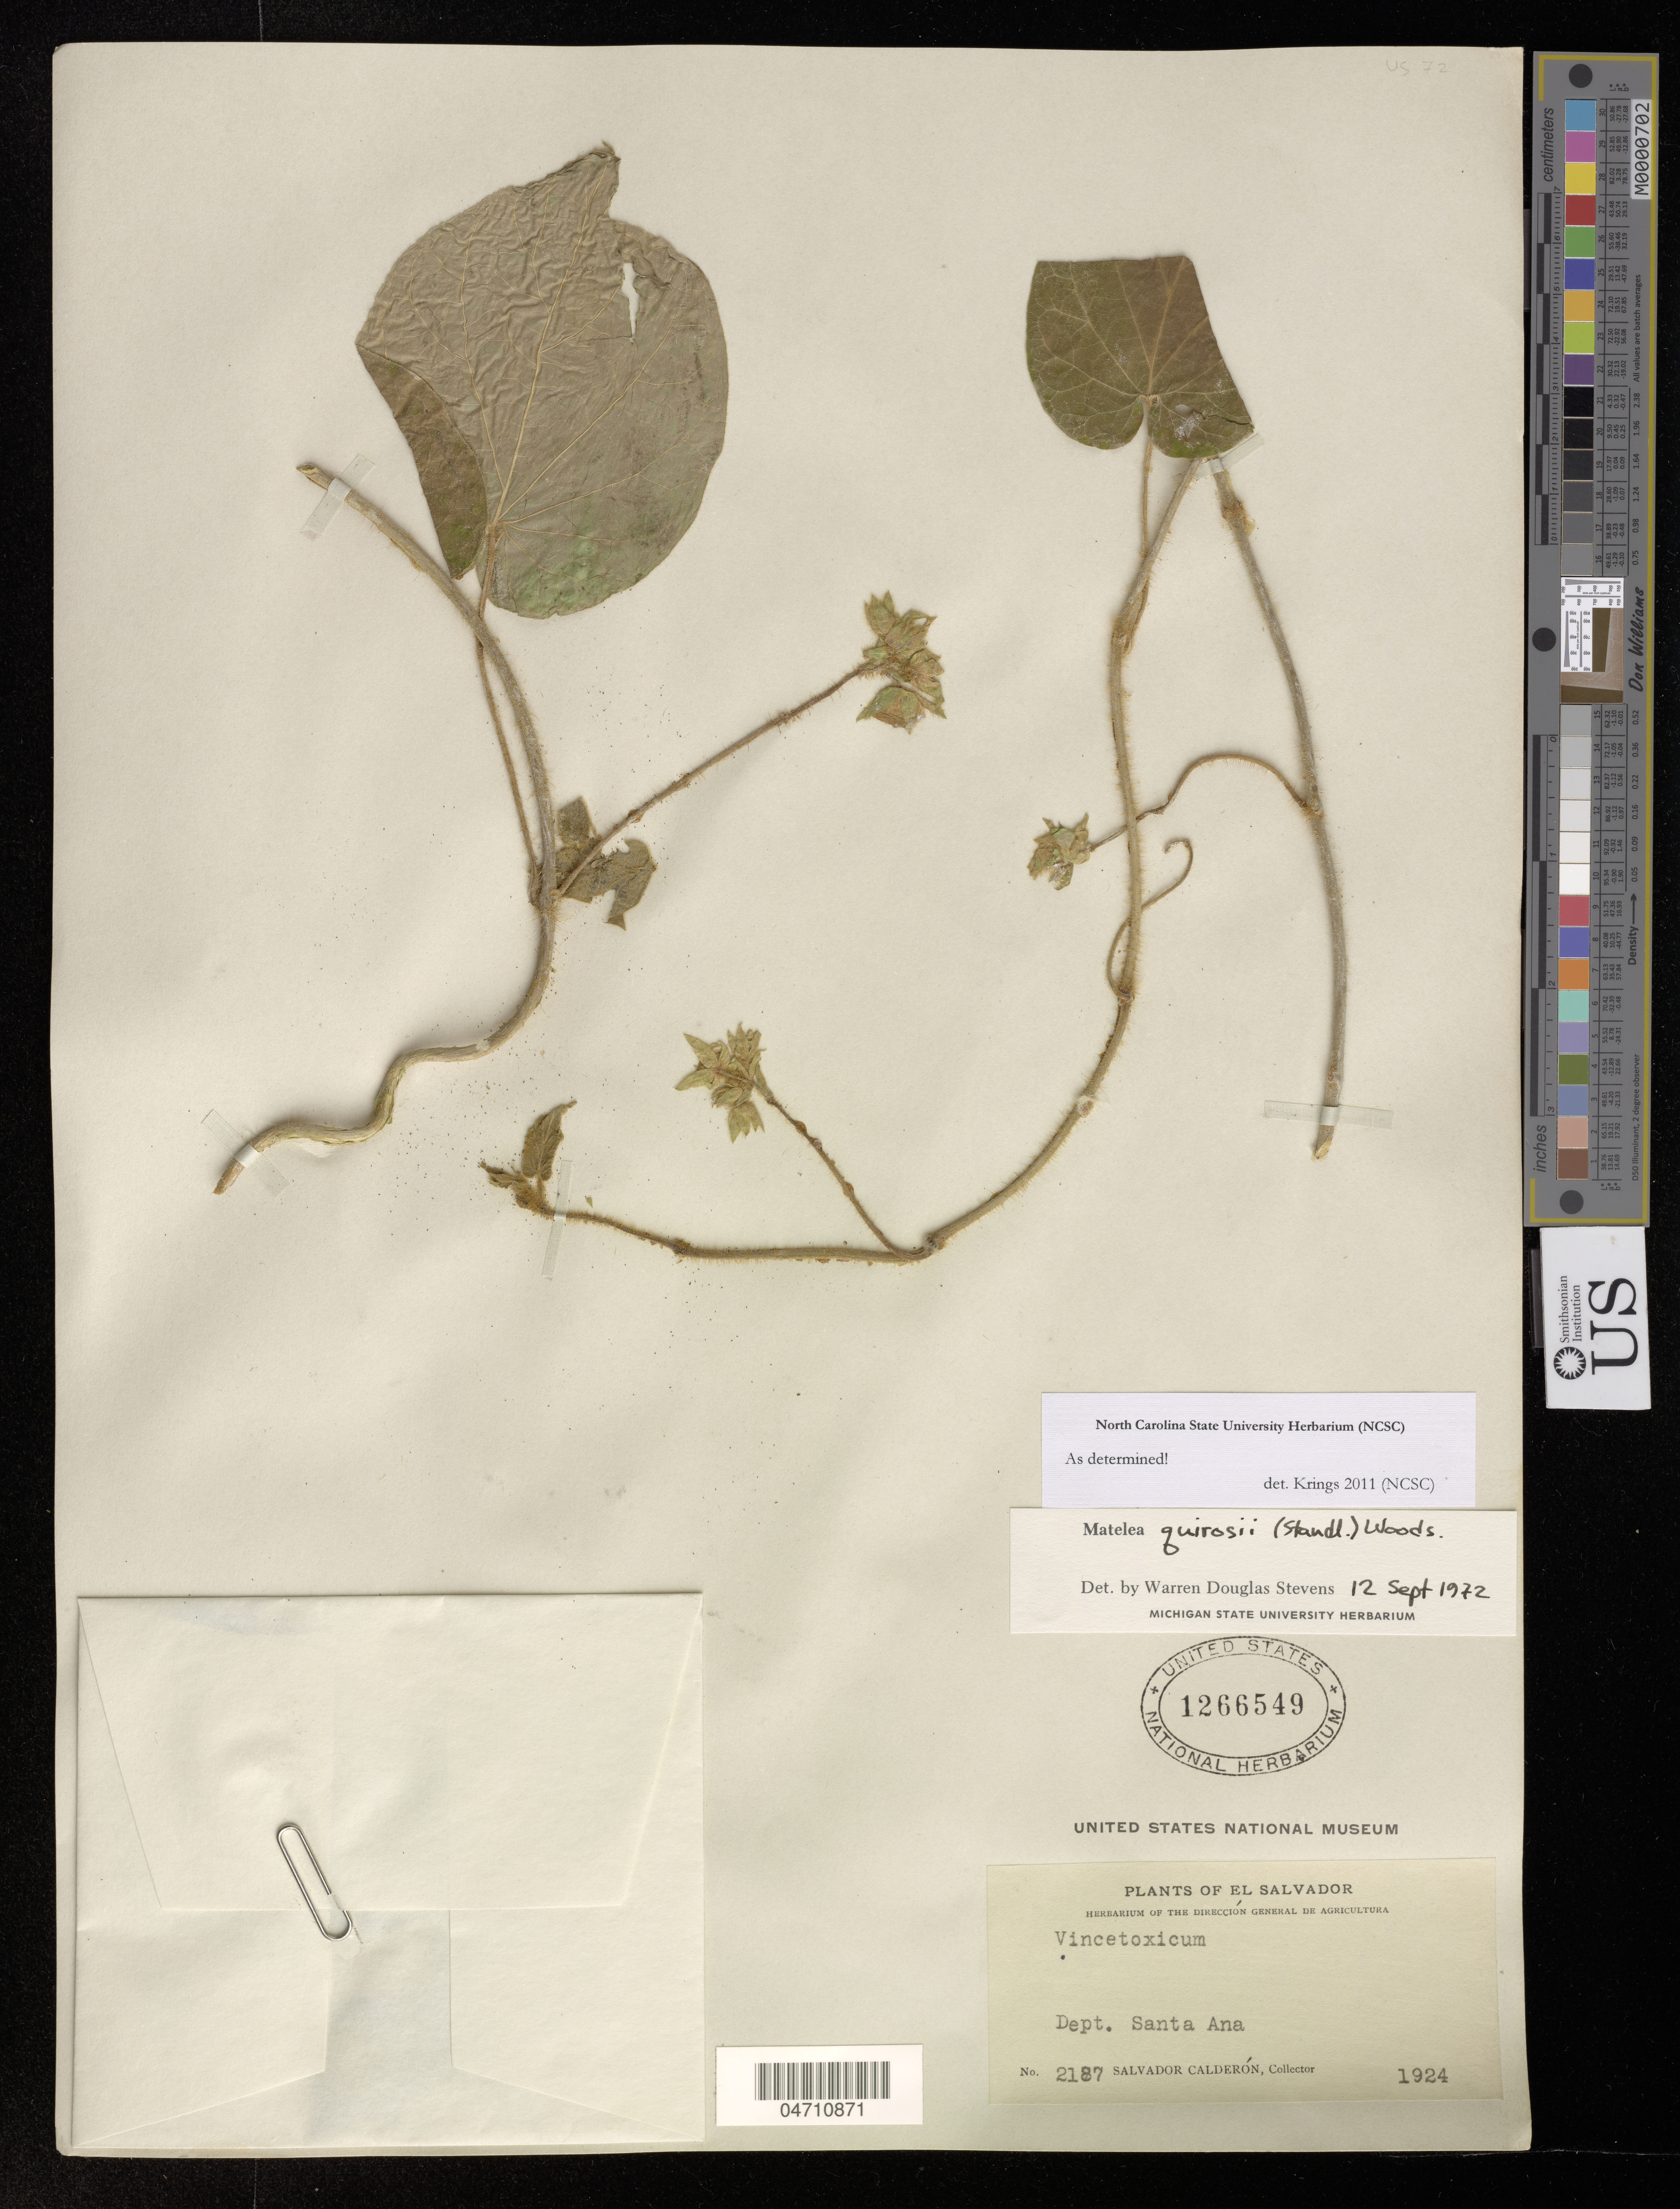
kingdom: Plantae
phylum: Tracheophyta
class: Magnoliopsida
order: Gentianales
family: Apocynaceae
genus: Matelea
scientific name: Matelea quirosii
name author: (Standl.) Woodson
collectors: S. Calderón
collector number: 2187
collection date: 1924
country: El Salvador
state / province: Santa Ana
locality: Dept. Santa Ana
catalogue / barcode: US 1266549